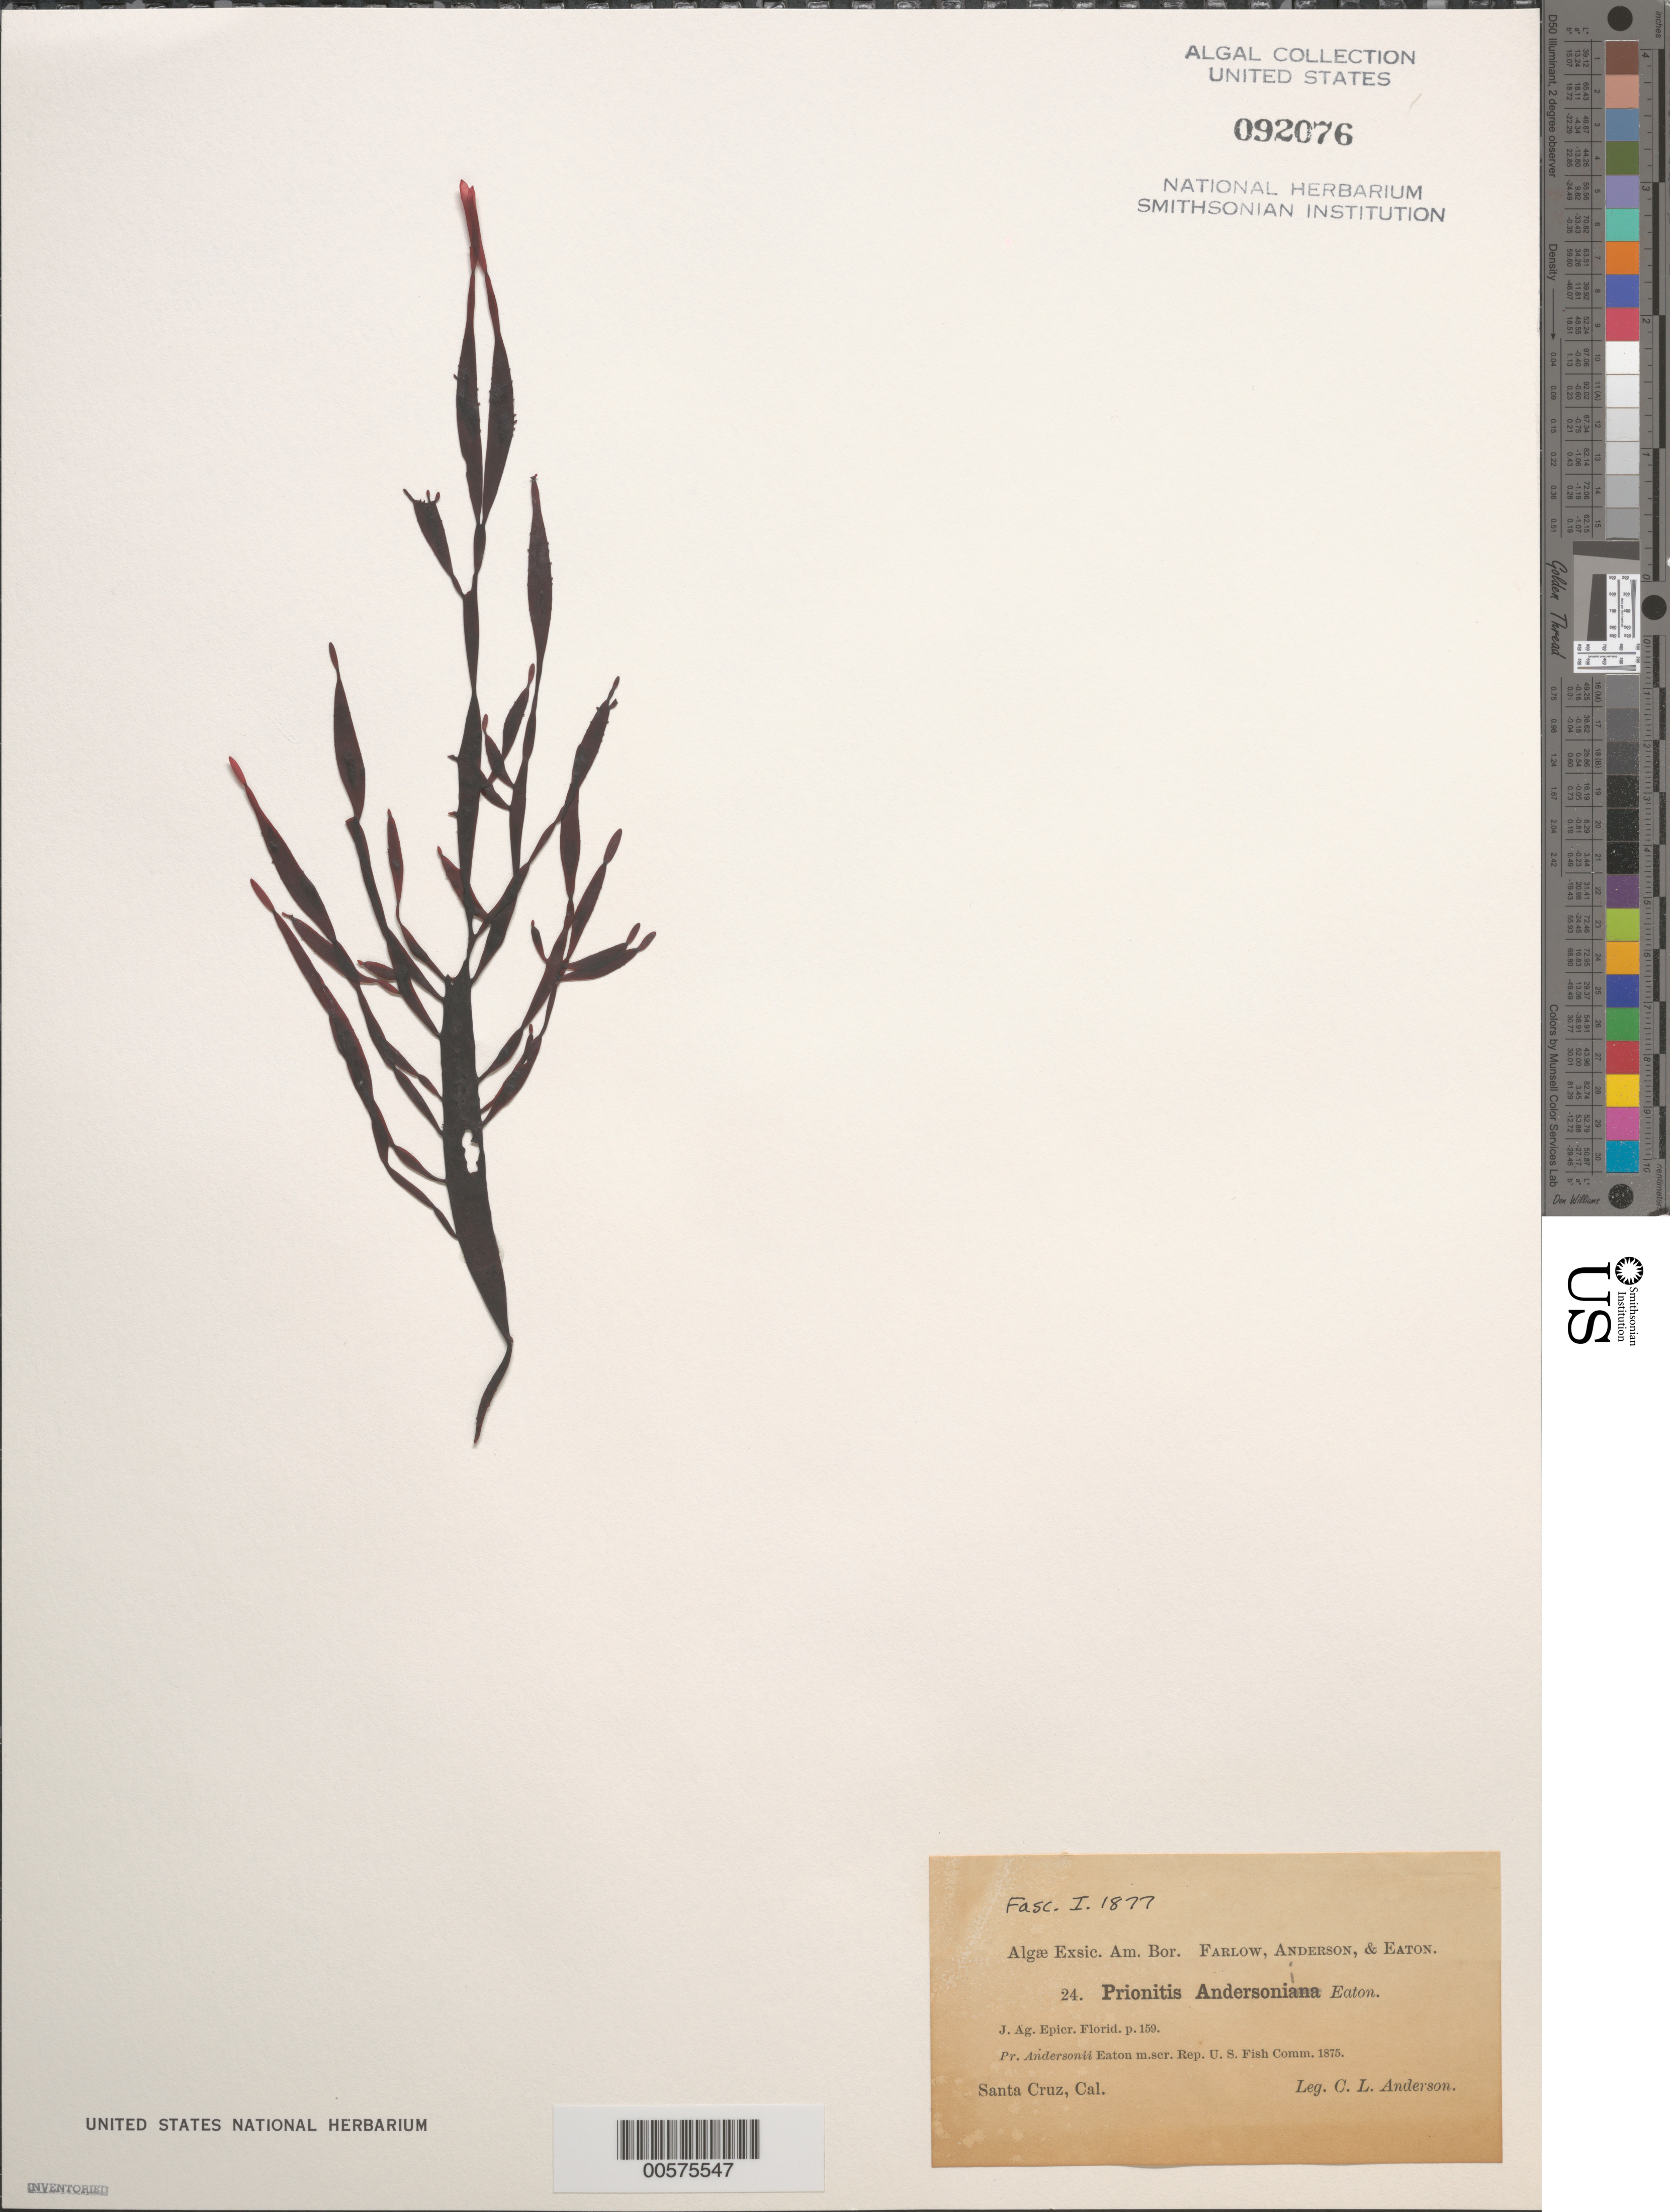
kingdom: Plantae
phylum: Rhodophyta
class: Florideophyceae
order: Cryptonemiales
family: Cryptonemiaceae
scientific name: Prionitis sternbergii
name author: (C. Agardh) J. Agardh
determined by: Algae name updating Project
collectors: C. L. Anderson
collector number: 24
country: United States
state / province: California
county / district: Santa Cruz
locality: Santa Cruz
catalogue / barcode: US 92076